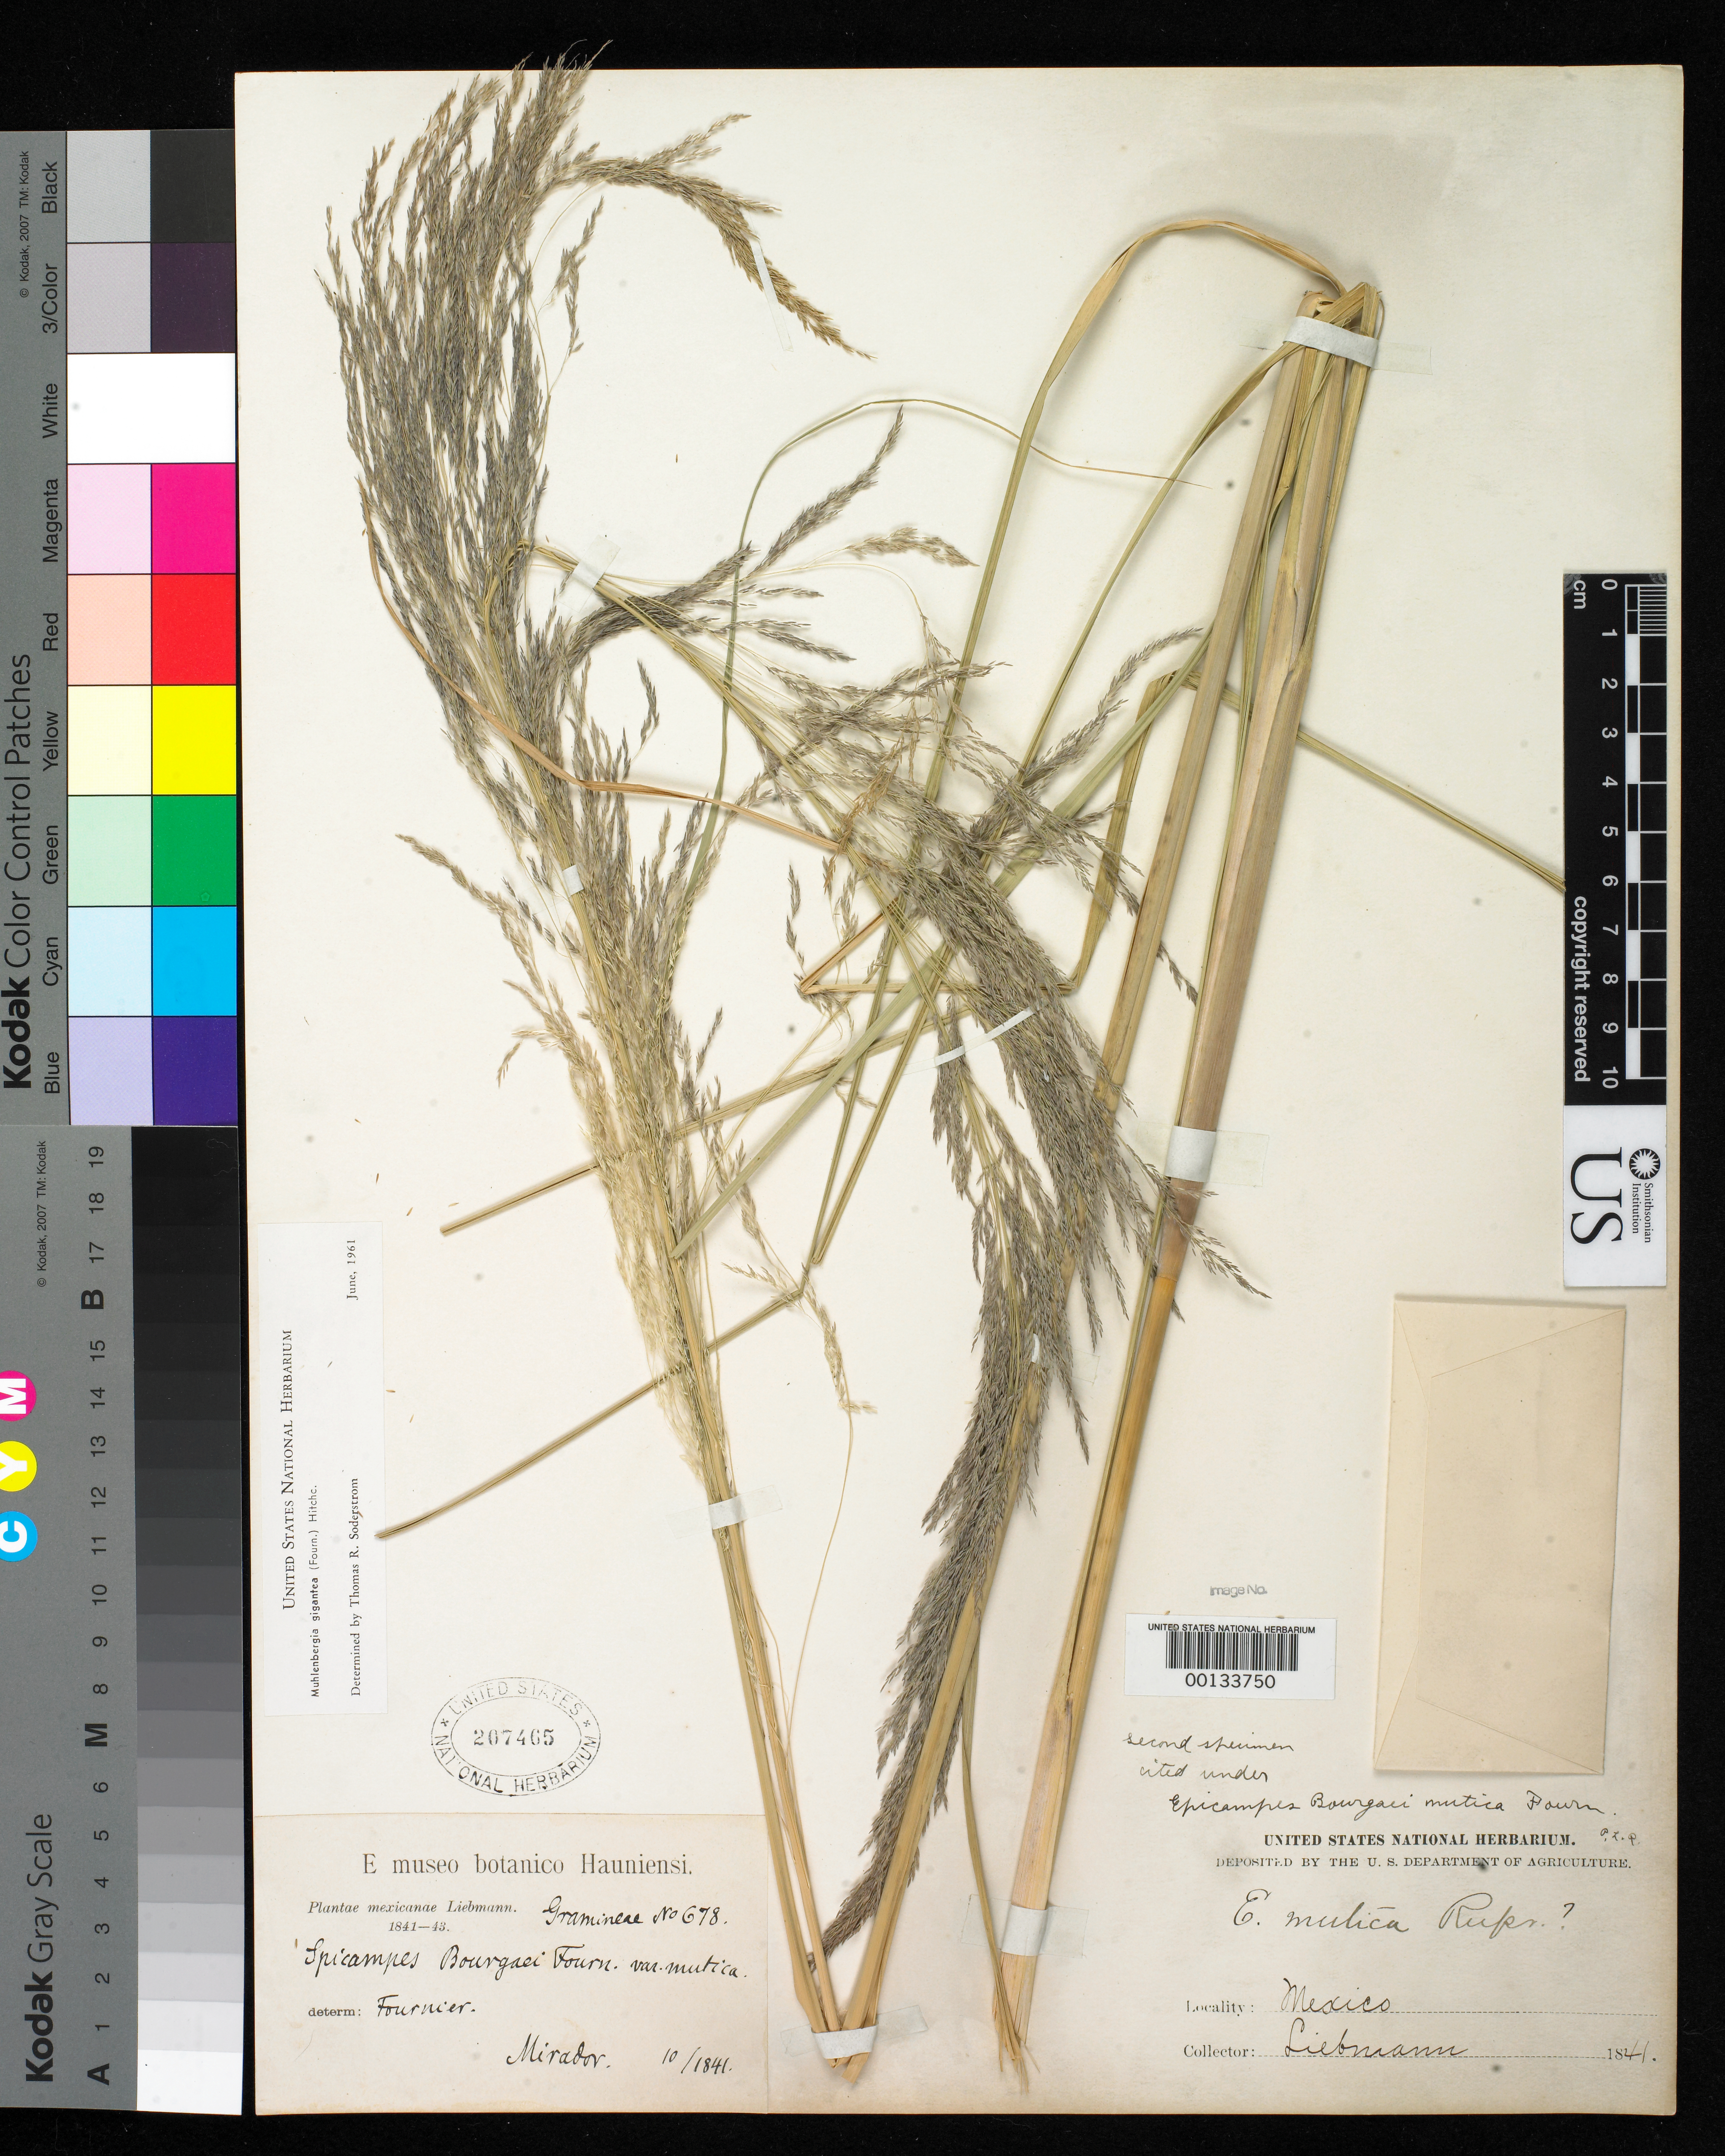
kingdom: Plantae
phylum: Tracheophyta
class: Liliopsida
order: Poales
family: Poaceae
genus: Epicampes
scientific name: Epicampes bourgaei var. mutica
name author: E. Fourn.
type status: Syntype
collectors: F. M. Liebmann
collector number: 678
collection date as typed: Oct 1841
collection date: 1841-10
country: Mexico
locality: Mirador.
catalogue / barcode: US 207465